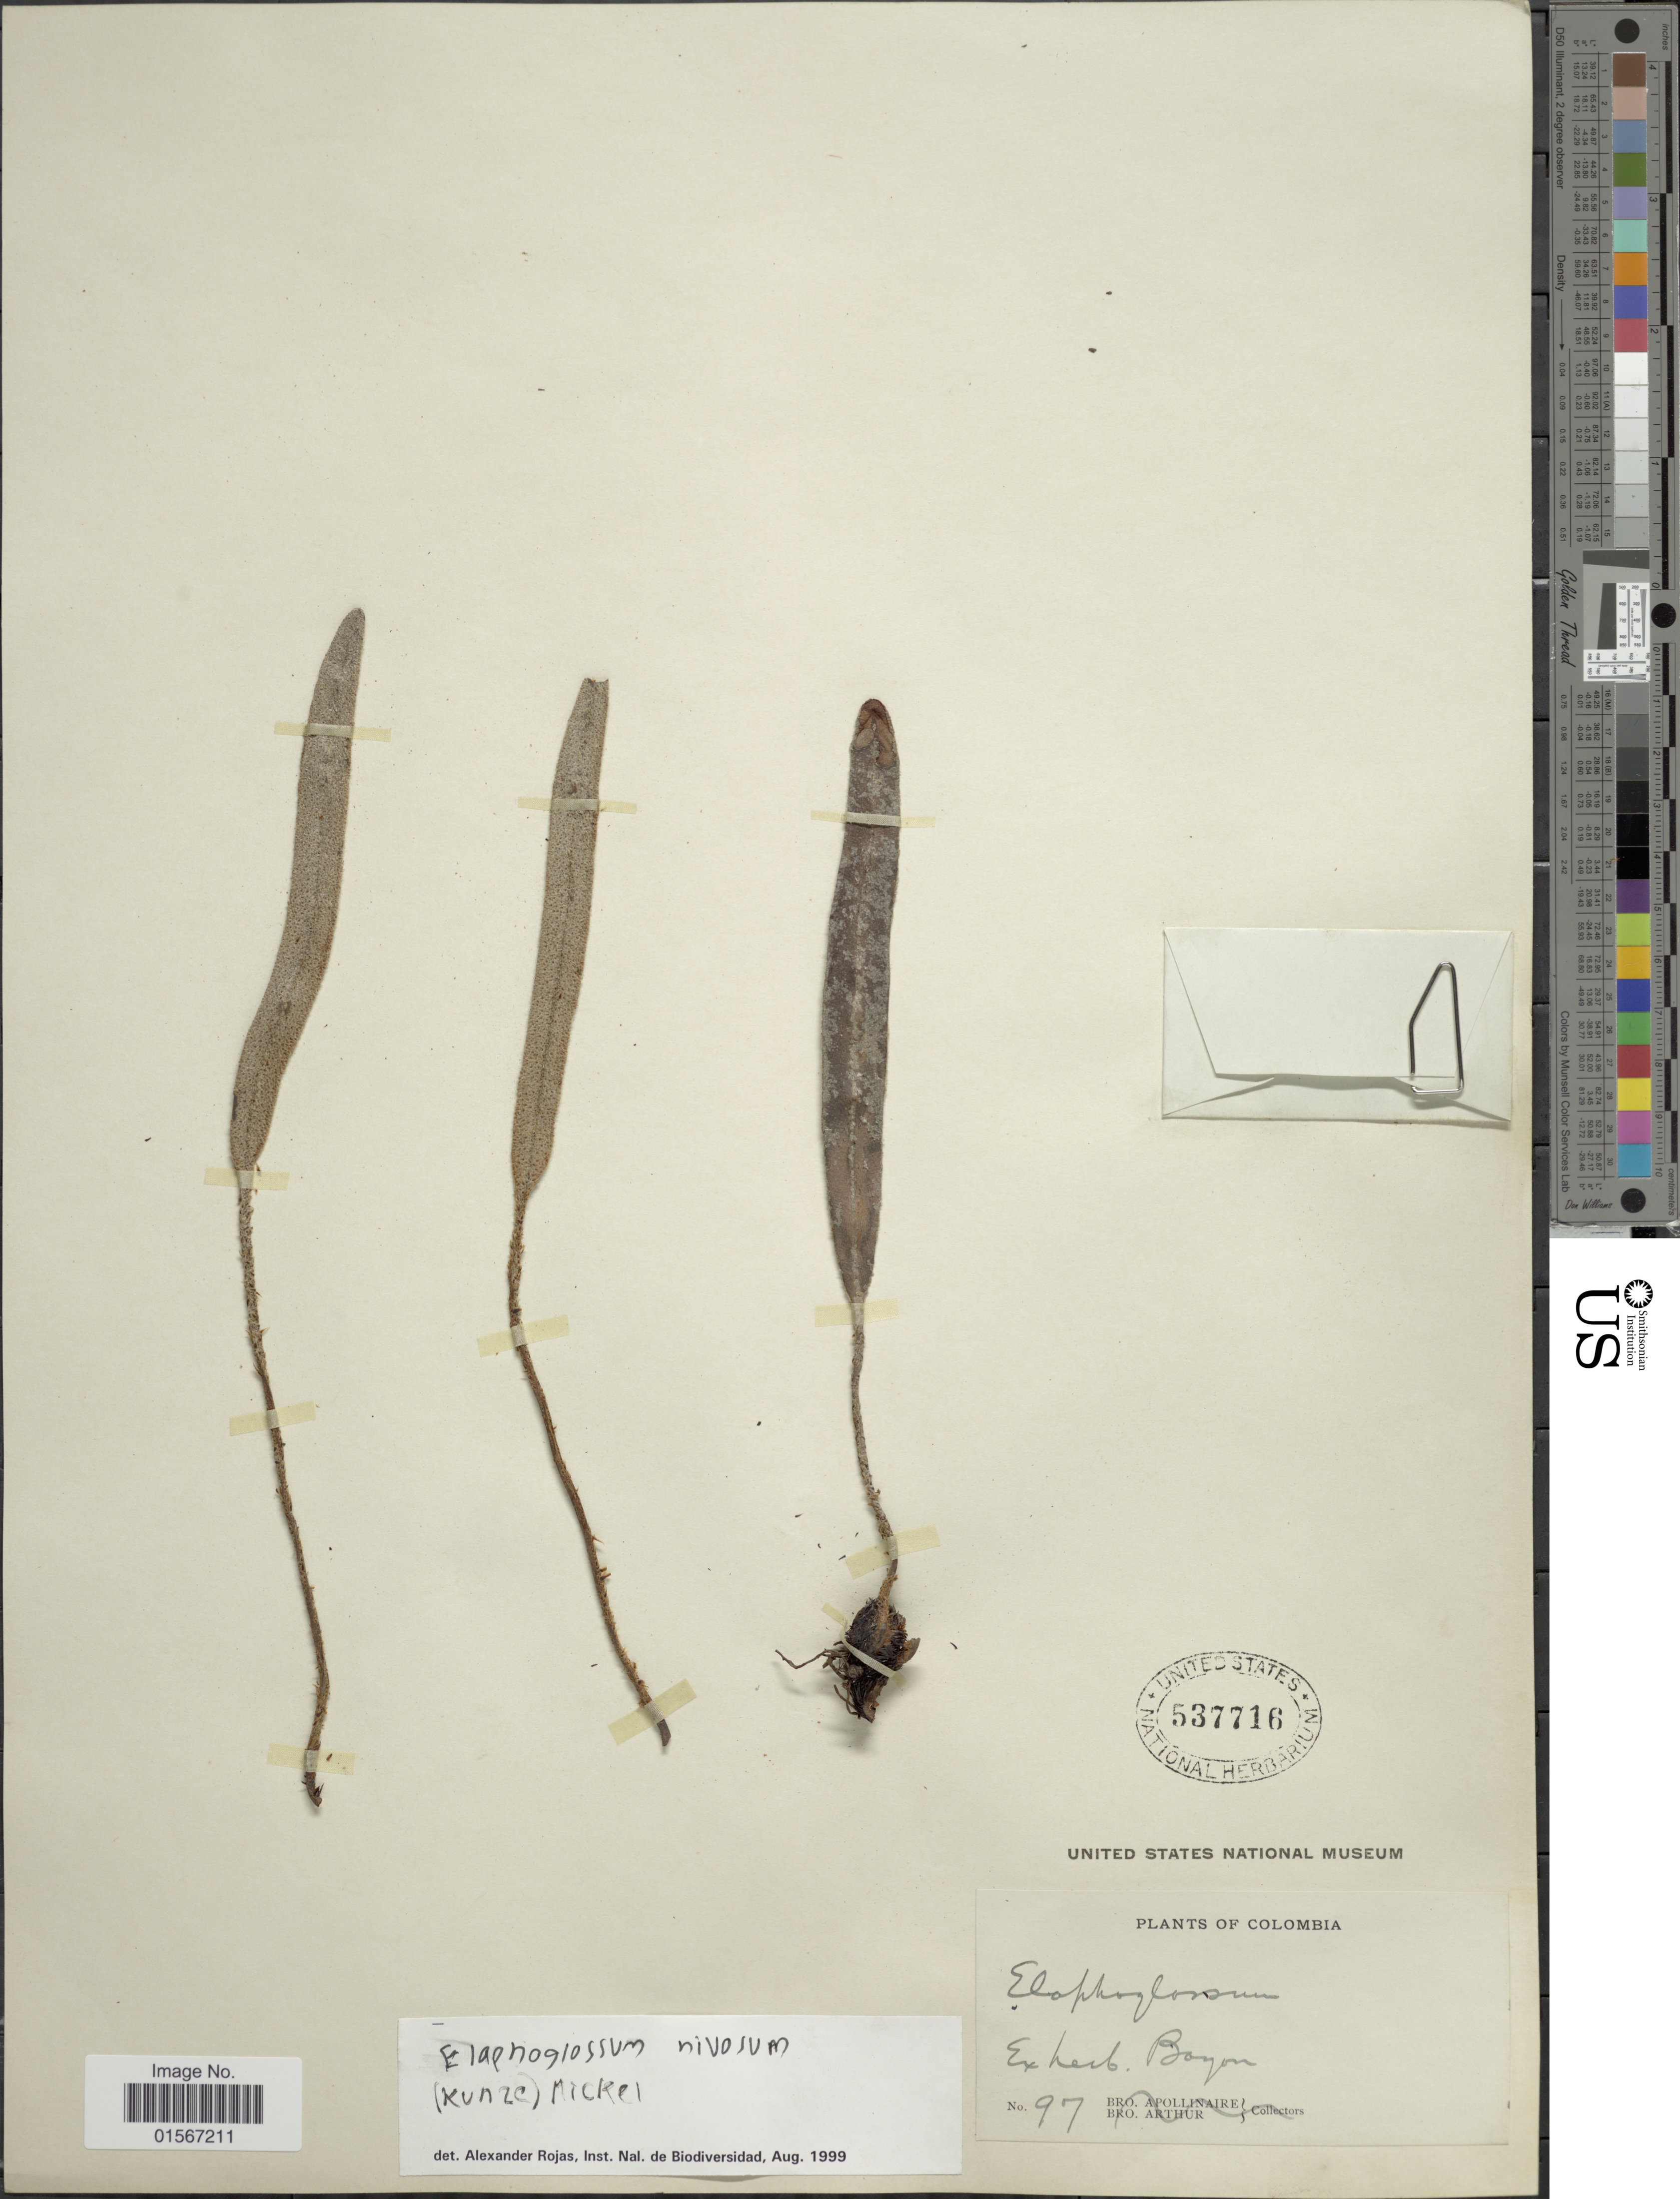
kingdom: Plantae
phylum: Tracheophyta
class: Polypodiopsida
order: Polypodiales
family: Dryopteridaceae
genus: Elaphoglossum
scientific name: Elaphoglossum nivosum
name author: (Kunze) Mickel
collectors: ex herb. Boyon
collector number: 97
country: Colombia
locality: Colombia.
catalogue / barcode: US 537716